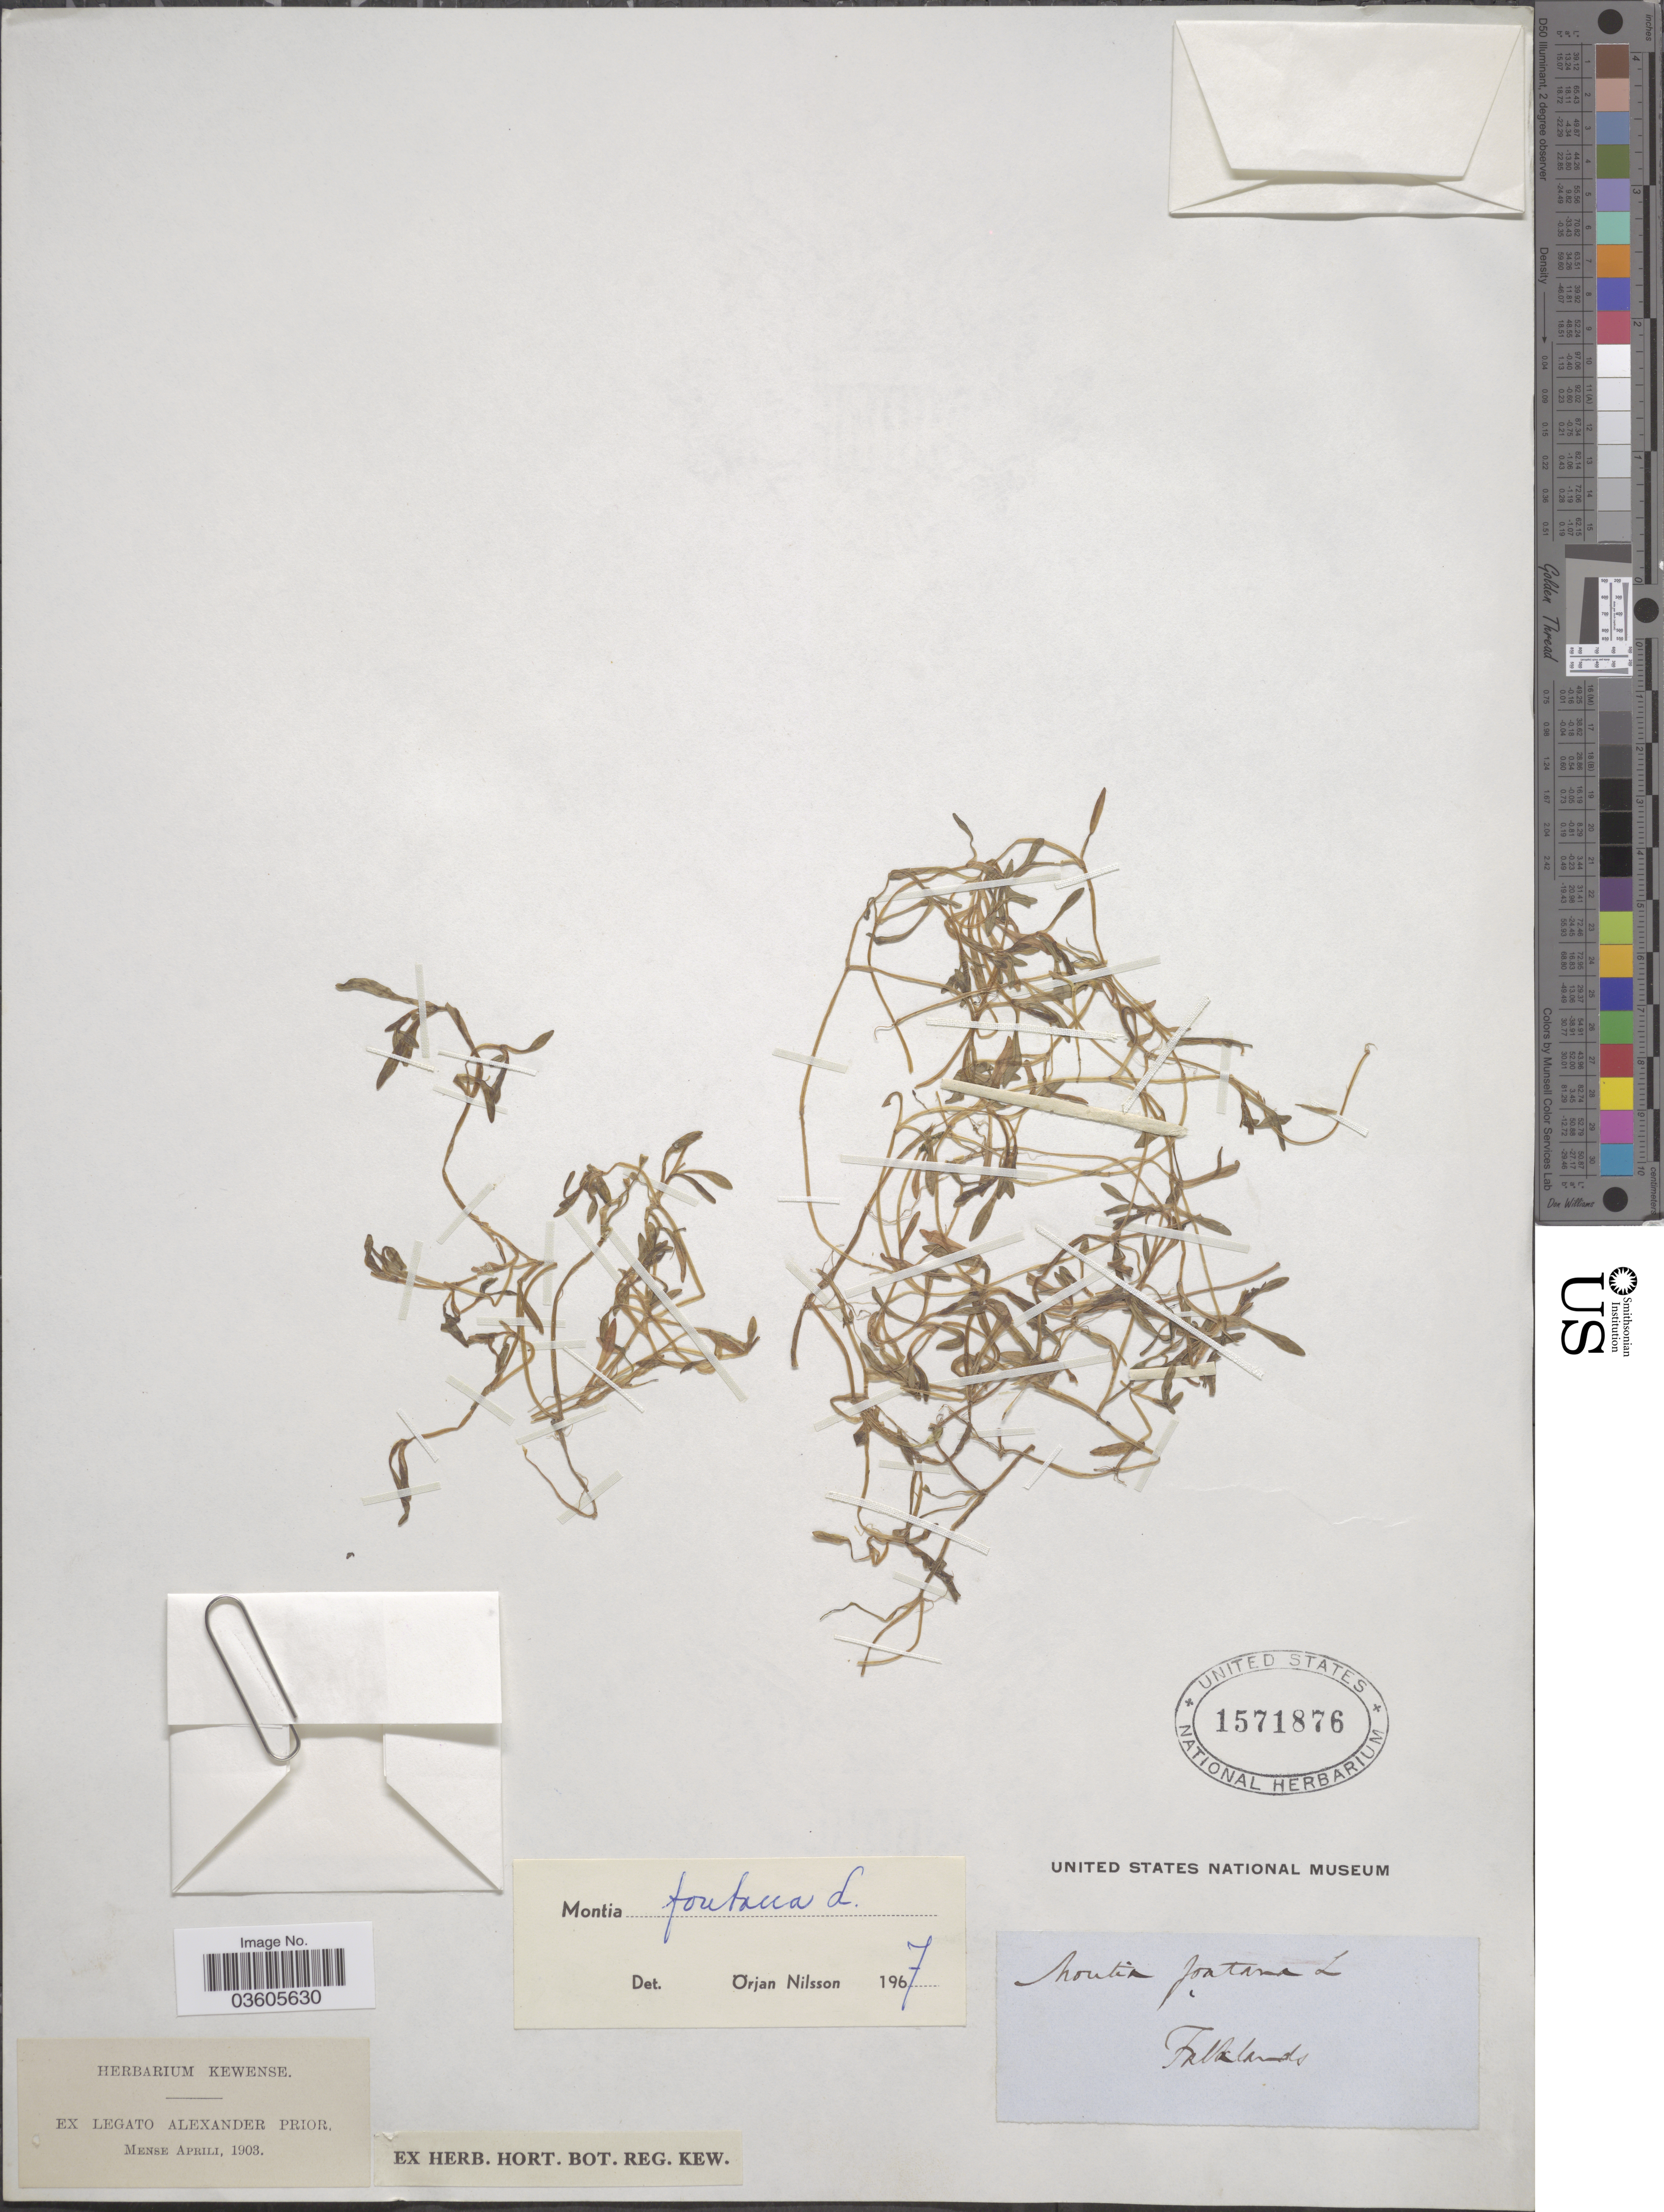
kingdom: Plantae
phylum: Tracheophyta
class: Magnoliopsida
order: Caryophyllales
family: Montiaceae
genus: Montia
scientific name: Montia fontana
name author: L.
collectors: A. Prior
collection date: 1903-04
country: Falkland Islands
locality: Falklands.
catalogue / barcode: US 1571876